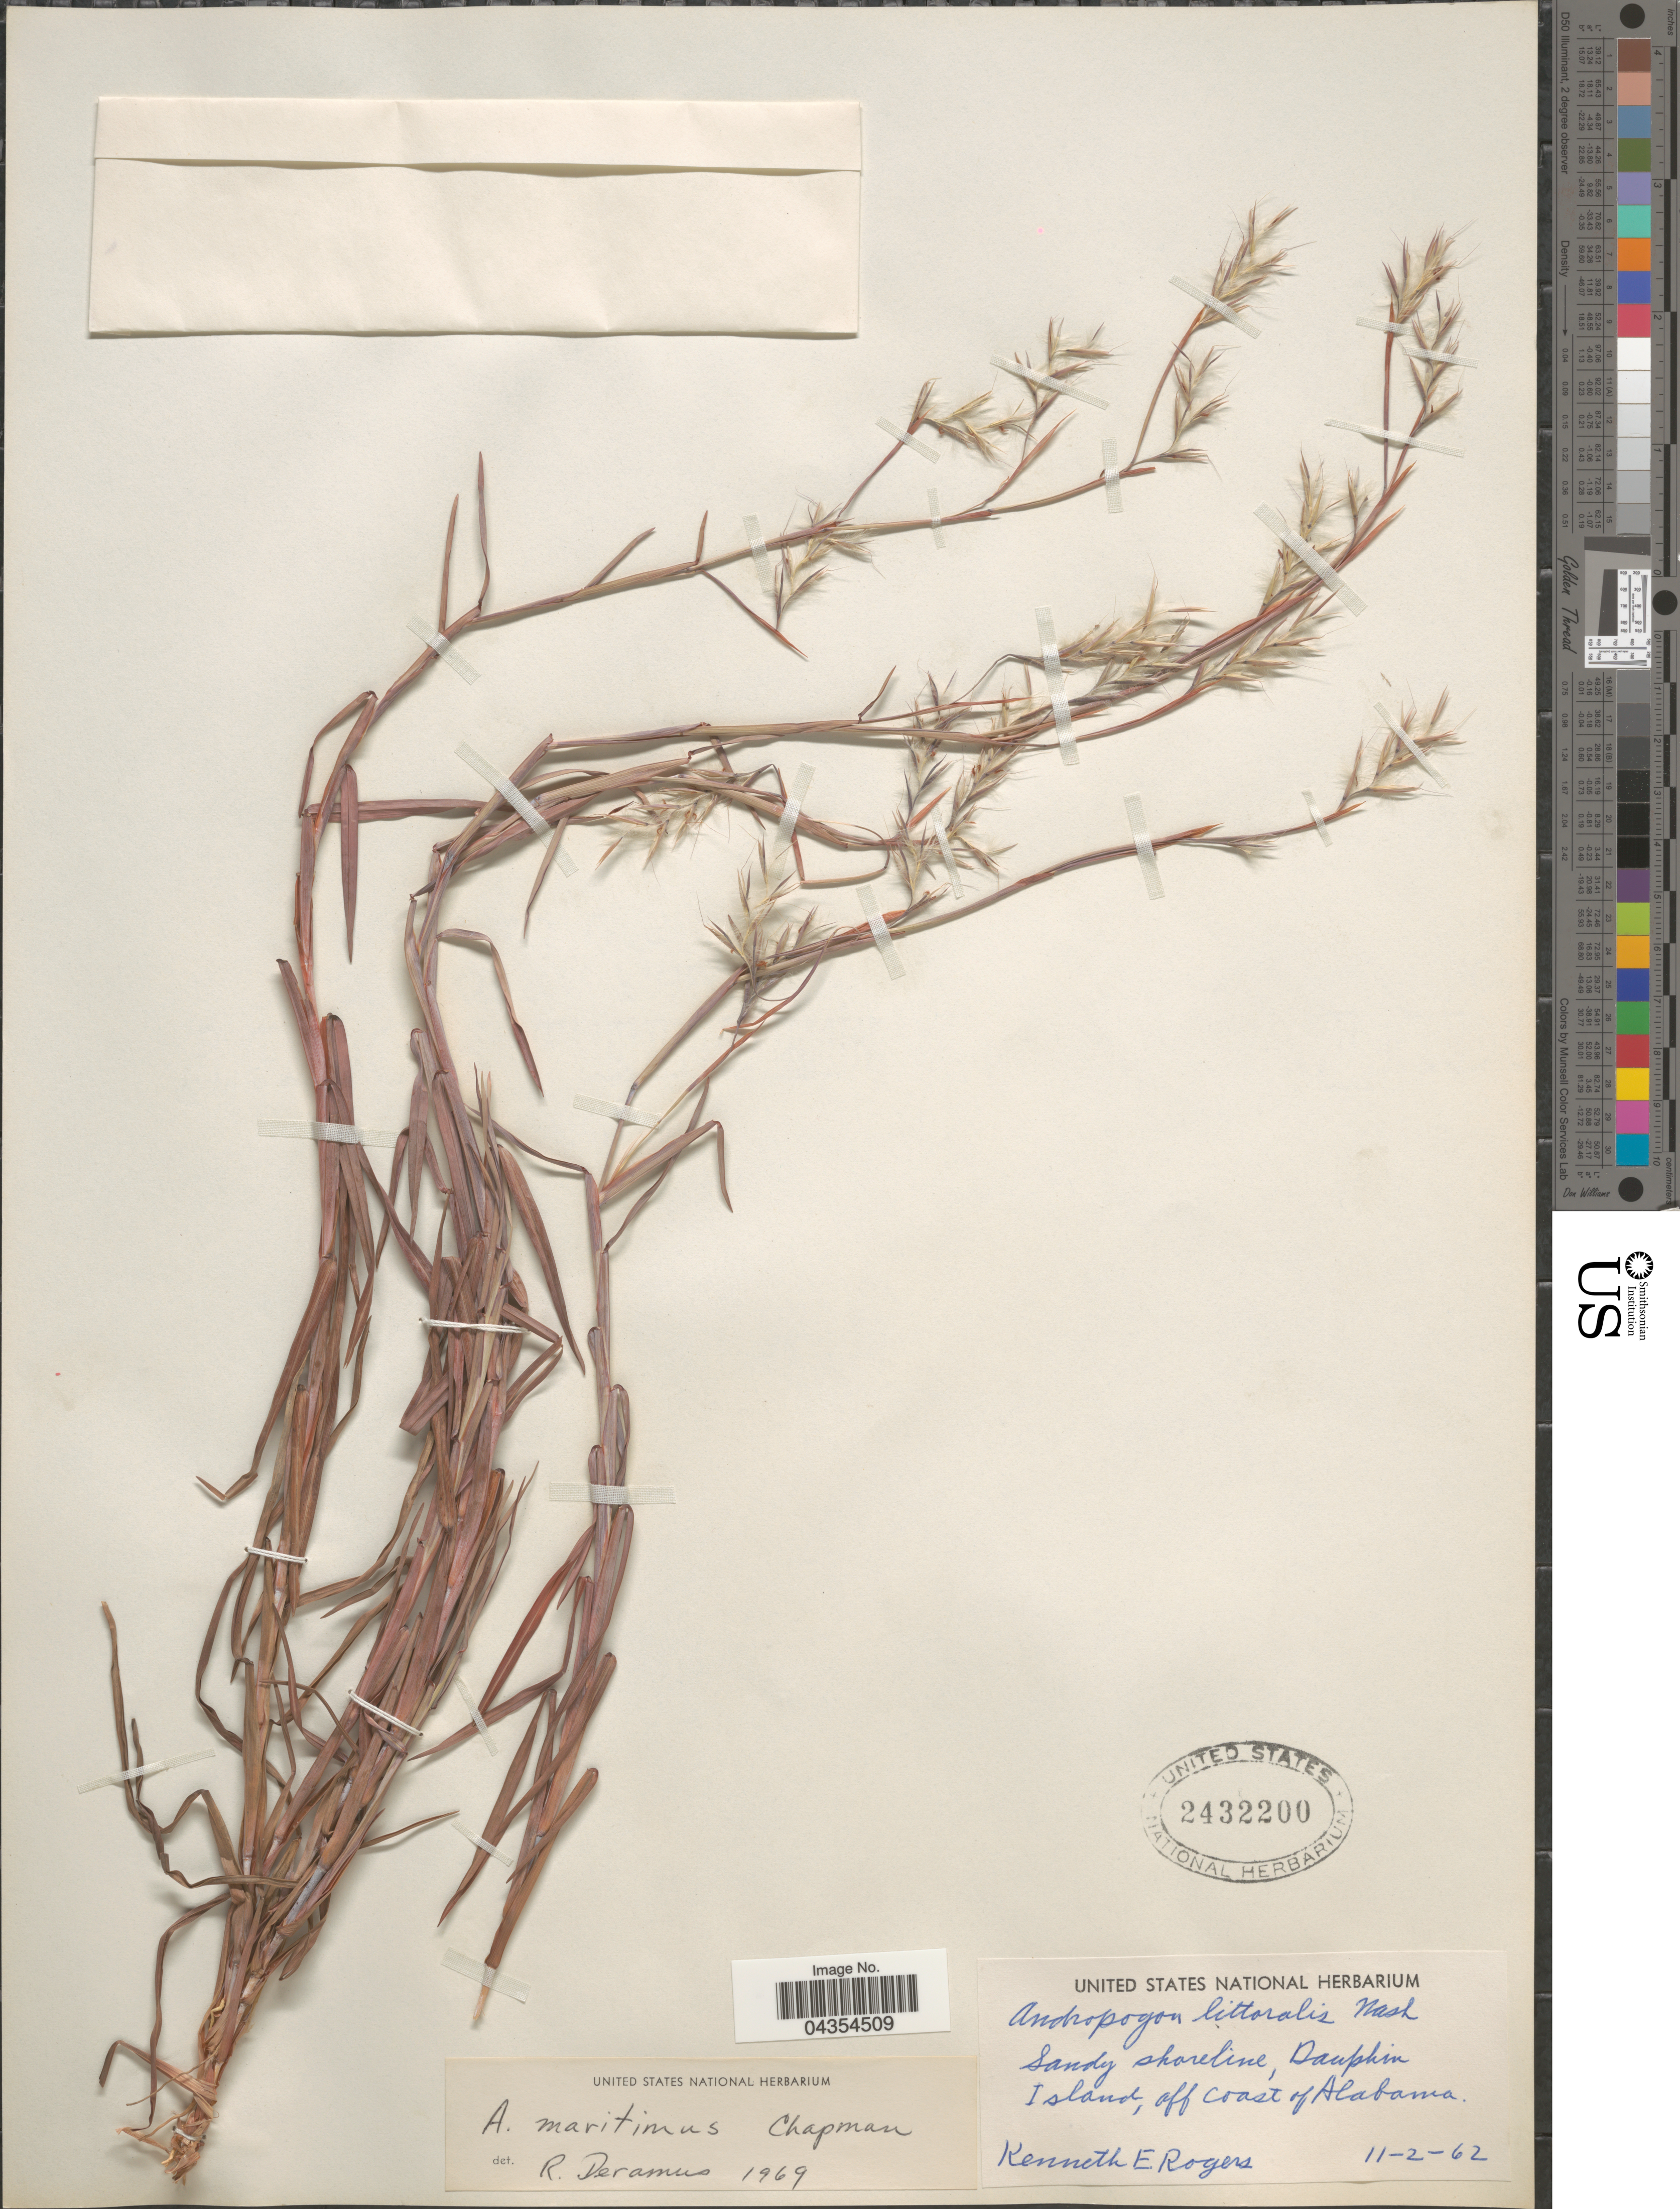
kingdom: Plantae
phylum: Tracheophyta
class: Liliopsida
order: Poales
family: Poaceae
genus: Schizachyrium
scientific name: Schizachyrium maritimum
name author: (Chapm.) Nash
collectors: K. Rogers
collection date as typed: Transcribed d/m/y: 2/11/62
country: United States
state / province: Alabama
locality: Sandy shoreline, Dauphin Island, off coast of Alabama.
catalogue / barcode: US 2432200